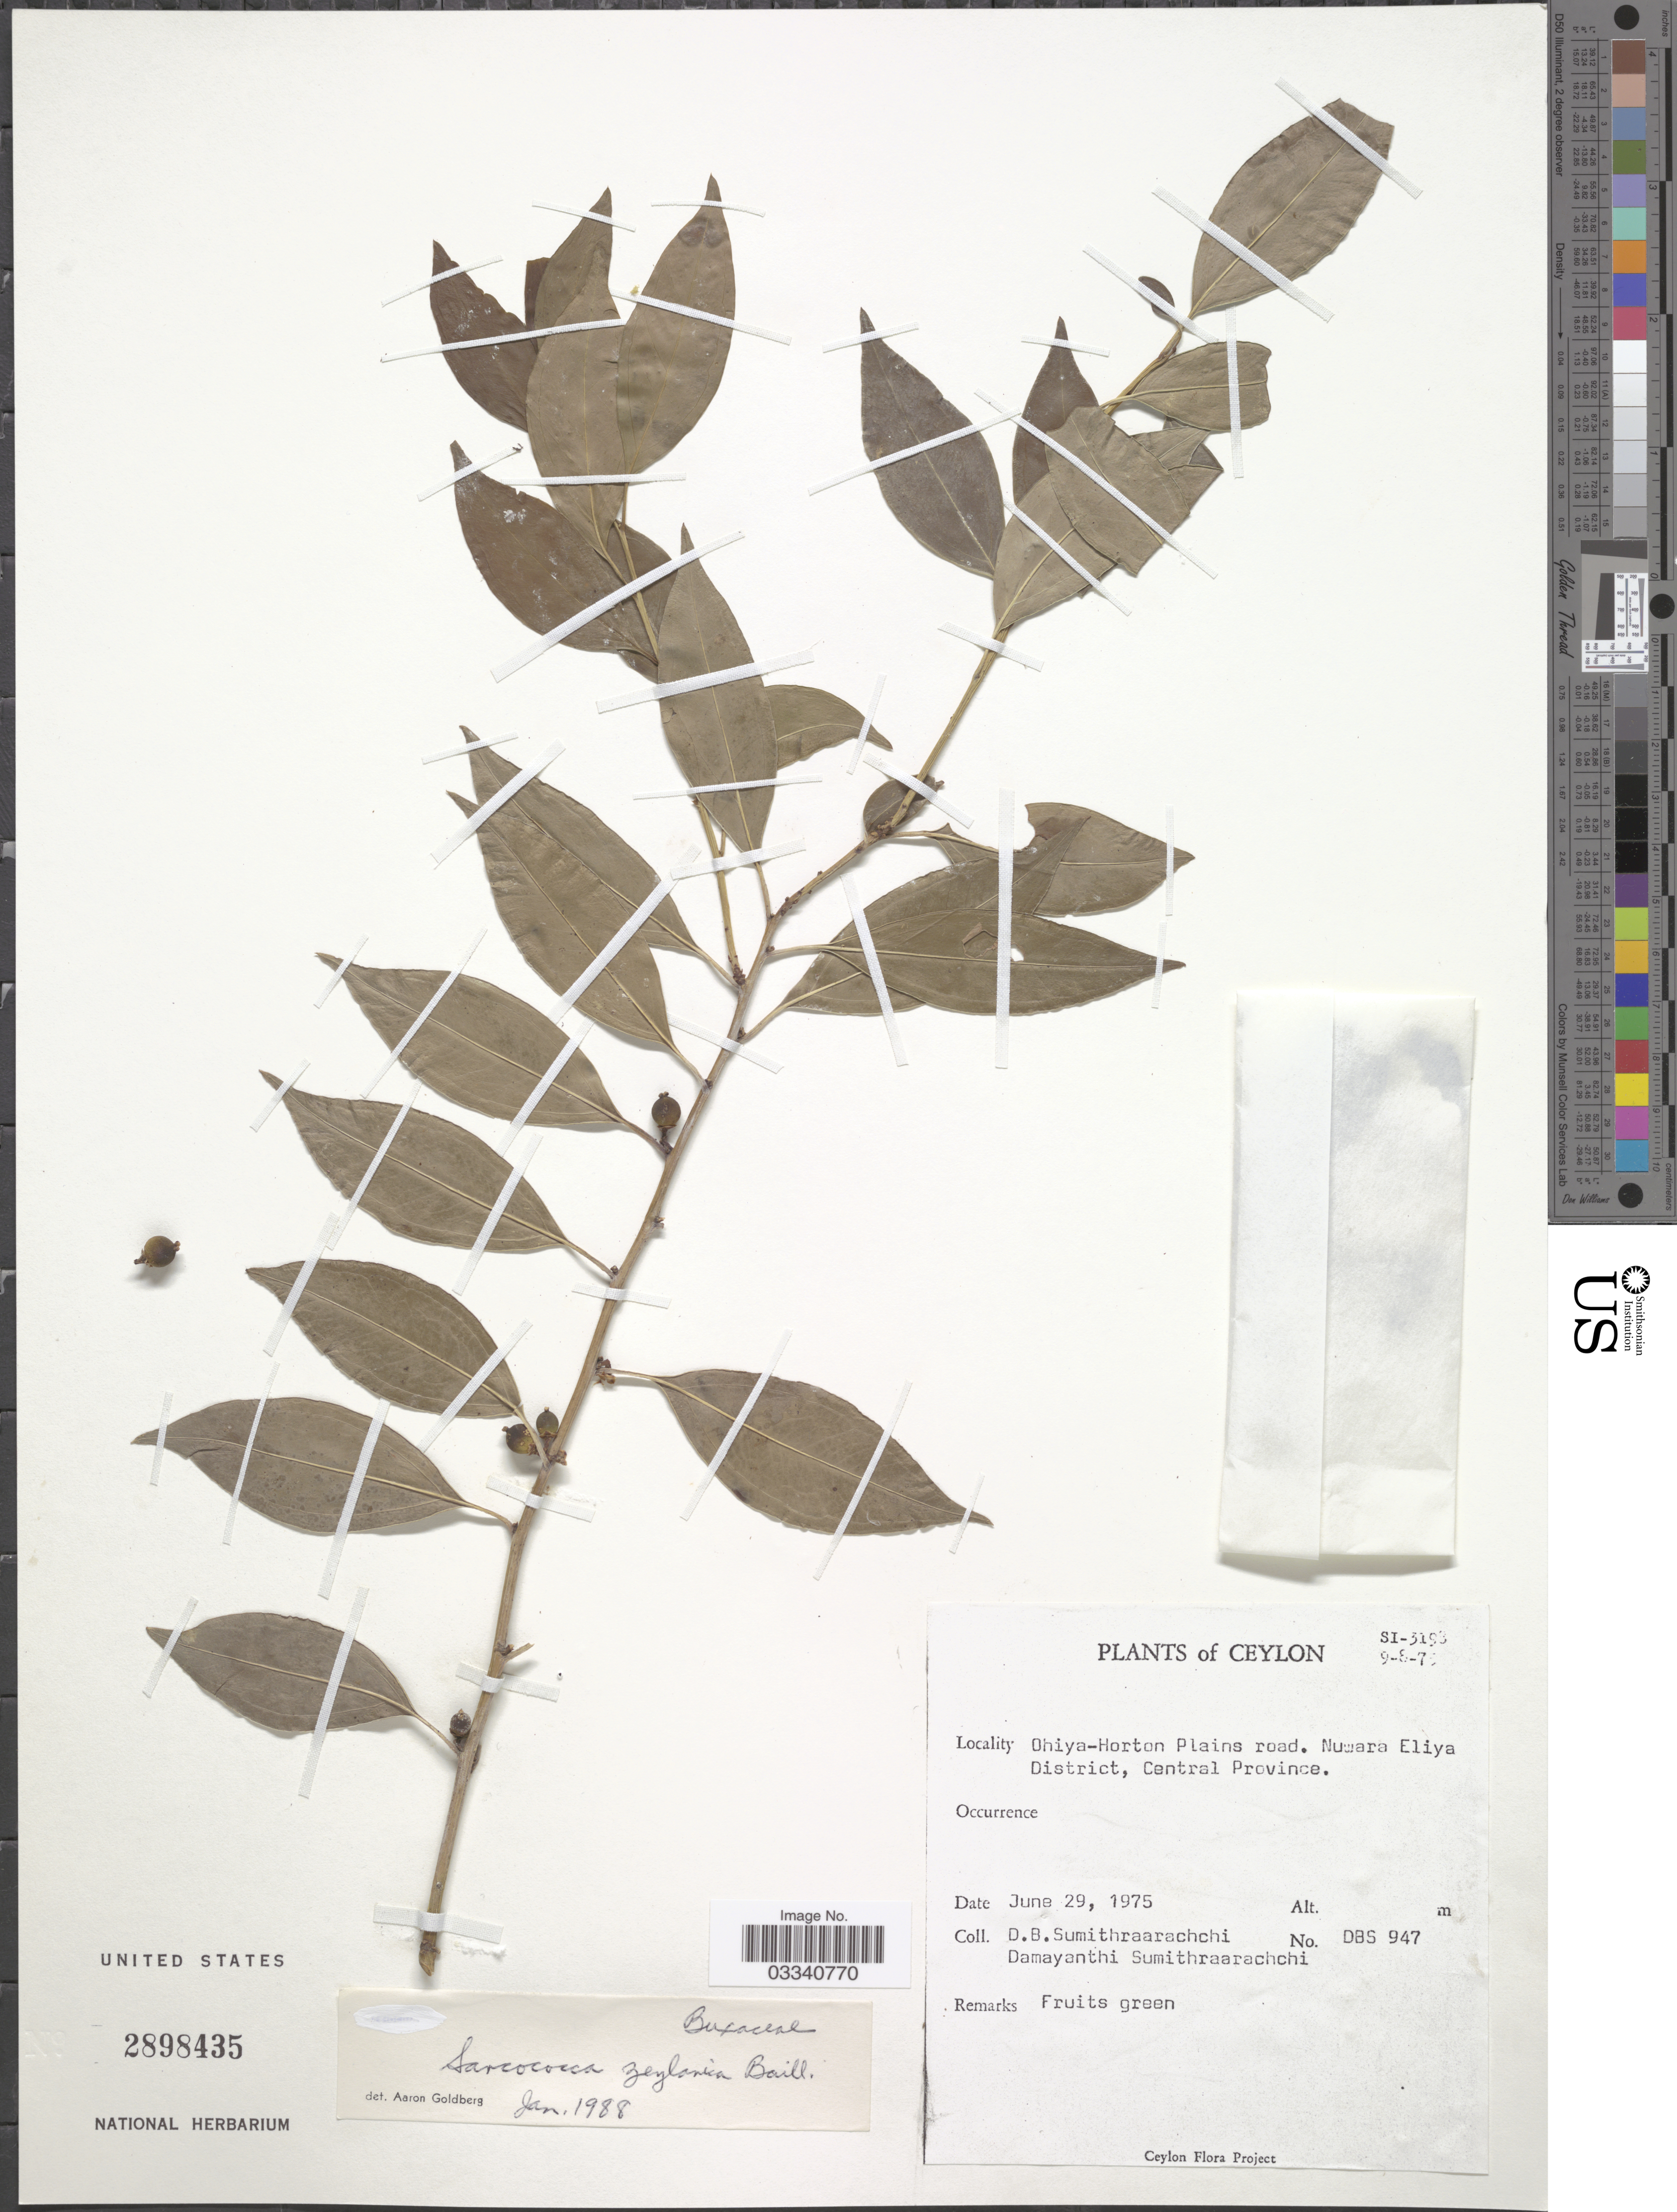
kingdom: Plantae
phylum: Tracheophyta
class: Magnoliopsida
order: Buxales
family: Buxaceae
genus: Sarcococca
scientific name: Sarcococca zeylanica var. zeylanica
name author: Baill.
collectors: D. B. Sumithraarachchi & D. Sumithraarachchi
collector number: DBS 947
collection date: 1975-06-29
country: Sri Lanka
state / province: Central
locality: Ceylon. Ohiya-Horton Plains road. Nuwara Eliya District.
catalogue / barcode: US 2898435